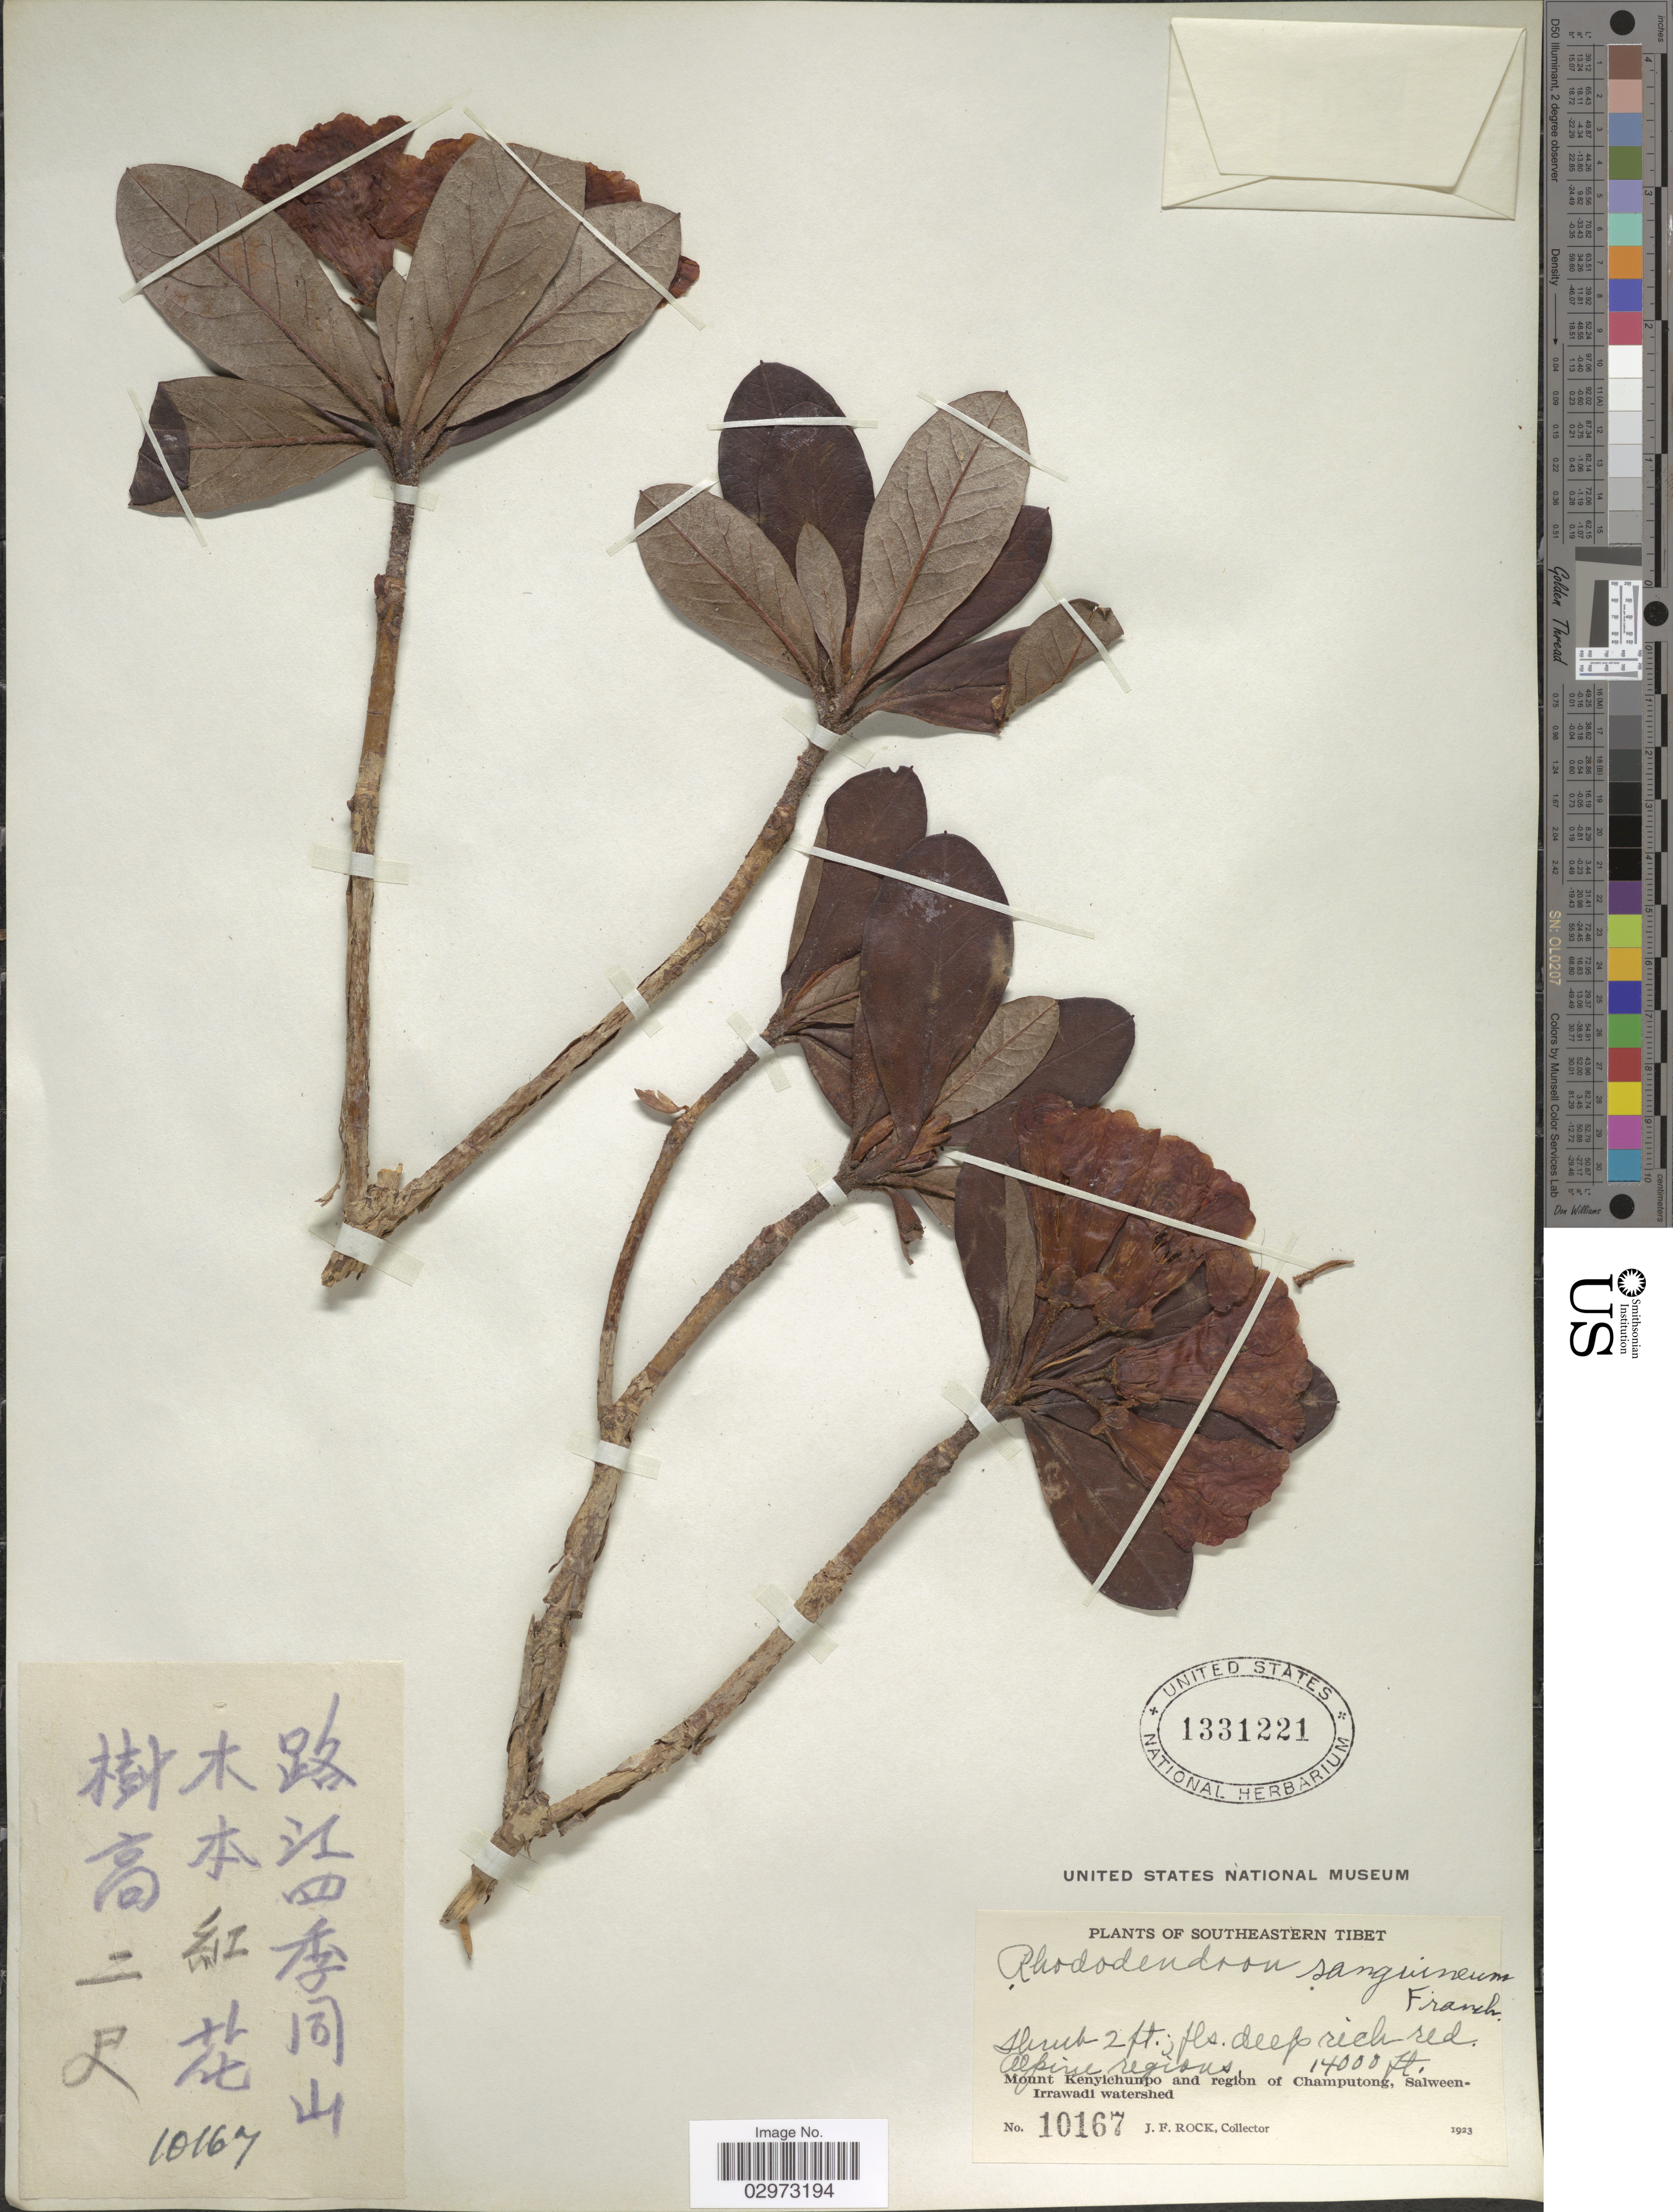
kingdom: Plantae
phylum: Tracheophyta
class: Magnoliopsida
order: Ericales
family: Ericaceae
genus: Rhododendron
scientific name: Rhododendron sanguineum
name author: Franch.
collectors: J. Rock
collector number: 10167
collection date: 1923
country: China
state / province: Xizang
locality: Southeastern Tibet. Alpine regions. Mount Kenyichunpo and region of Champutong, Salween-Irrawadi watershed.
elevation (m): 4267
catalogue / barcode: US 1331221